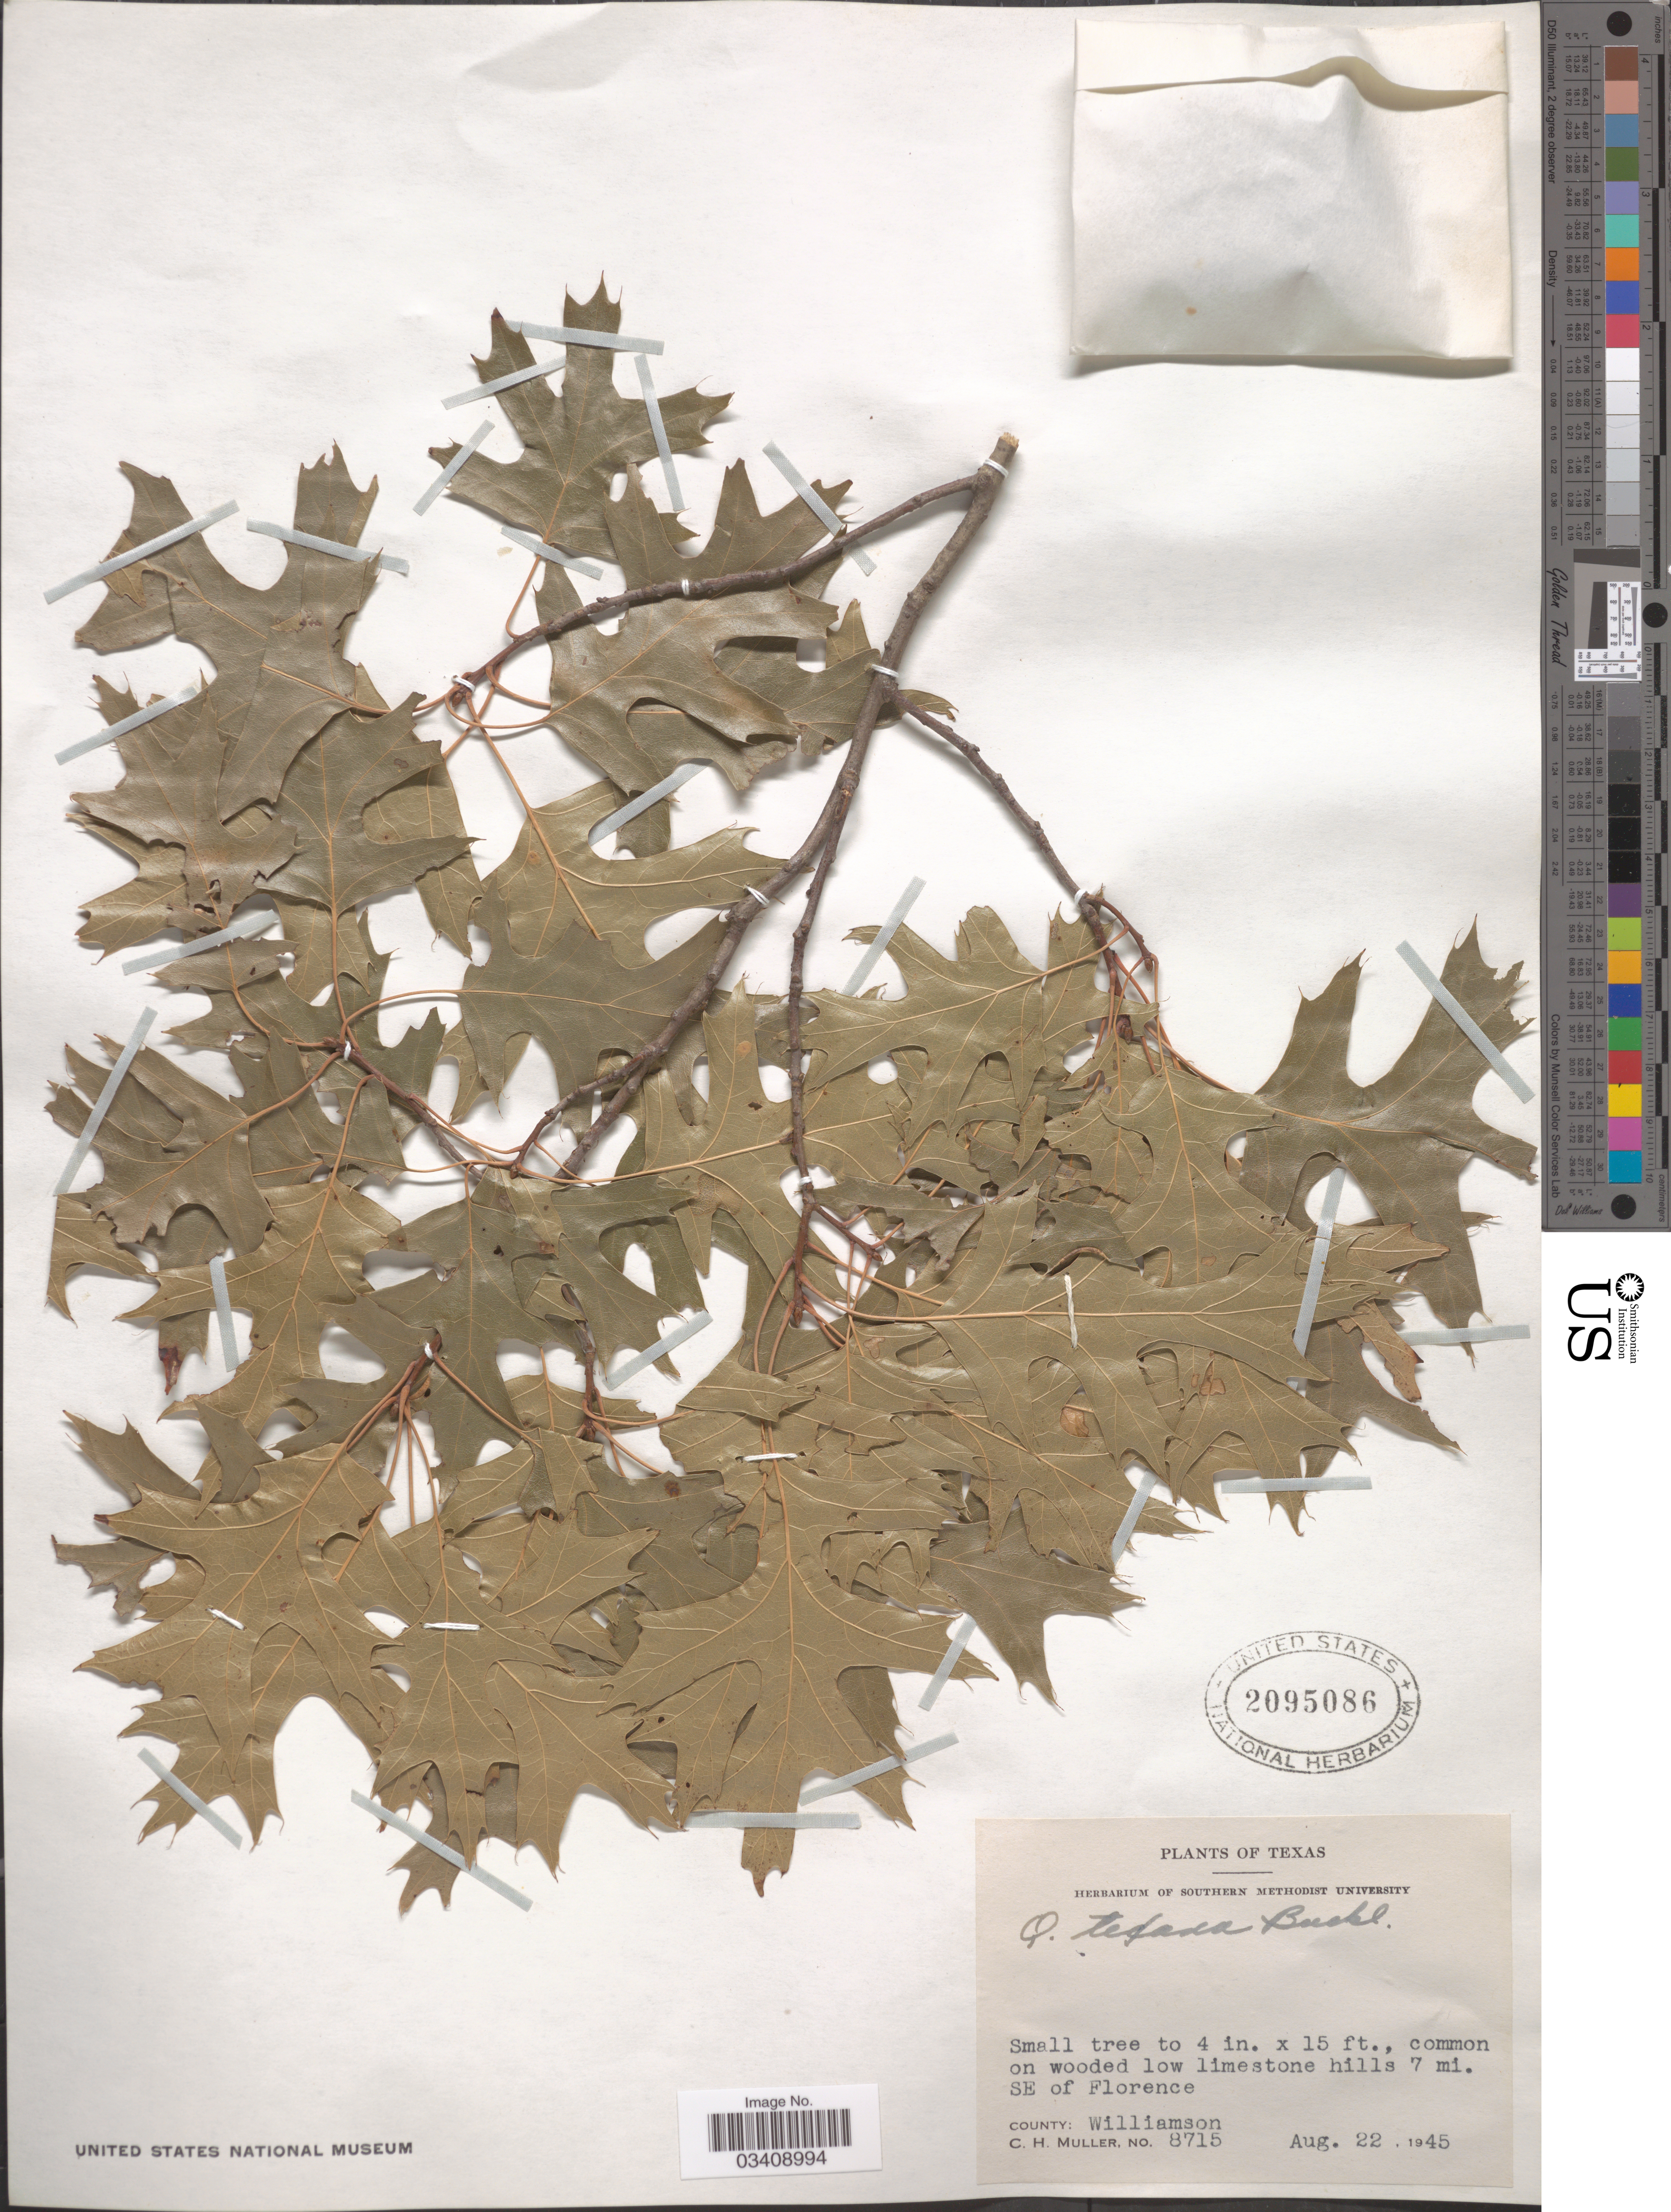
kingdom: Plantae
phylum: Tracheophyta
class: Magnoliopsida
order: Fagales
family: Fagaceae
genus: Quercus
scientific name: Quercus texana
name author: Buckley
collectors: C. H. Mueller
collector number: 8715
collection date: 1945-08-22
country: United States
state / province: Texas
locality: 7 mi. SE of Florence. County: Williamson.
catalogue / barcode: US 2095086